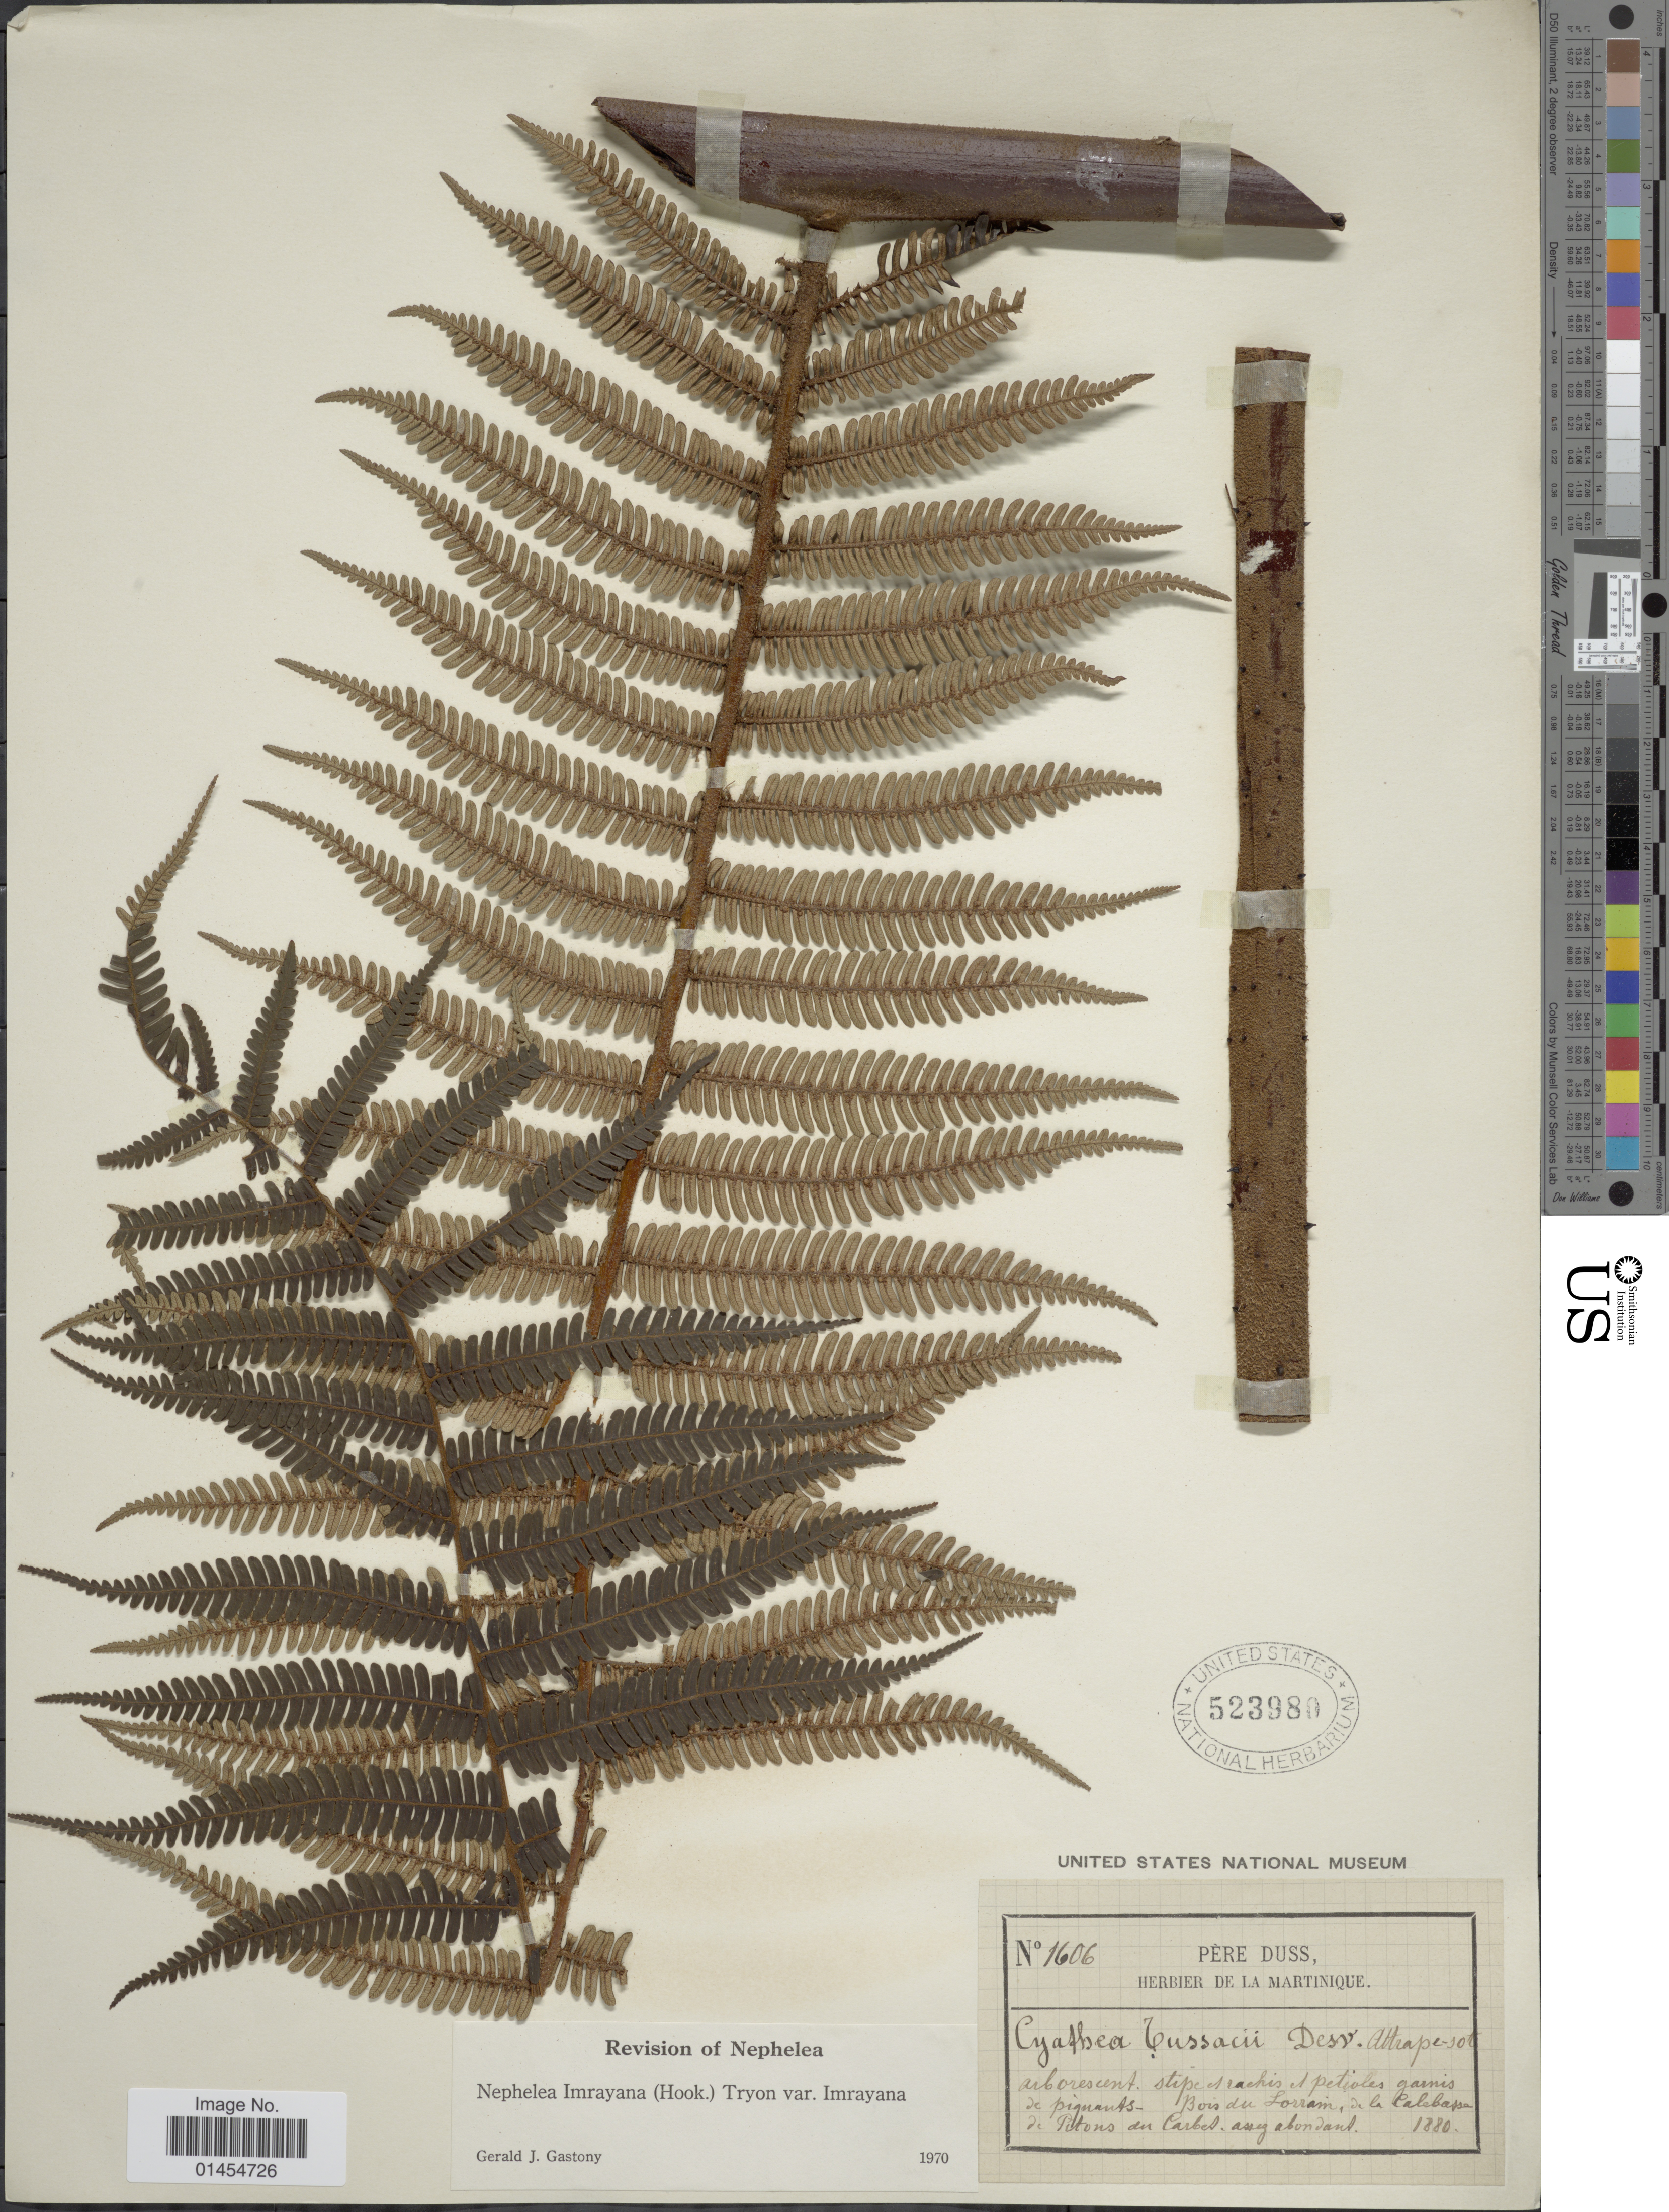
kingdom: Plantae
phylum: Tracheophyta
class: Polypodiopsida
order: Cyatheales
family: Cyatheaceae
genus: Alsophila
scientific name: Alsophila imrayana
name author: (Hook.) D.S. Conant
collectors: Père Duss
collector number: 1606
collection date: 1880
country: Martinique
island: Martinique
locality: Bois du Lorrain, de la Calebasse de Pitons du Carbet. Le Lorrain.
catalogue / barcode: US 523980